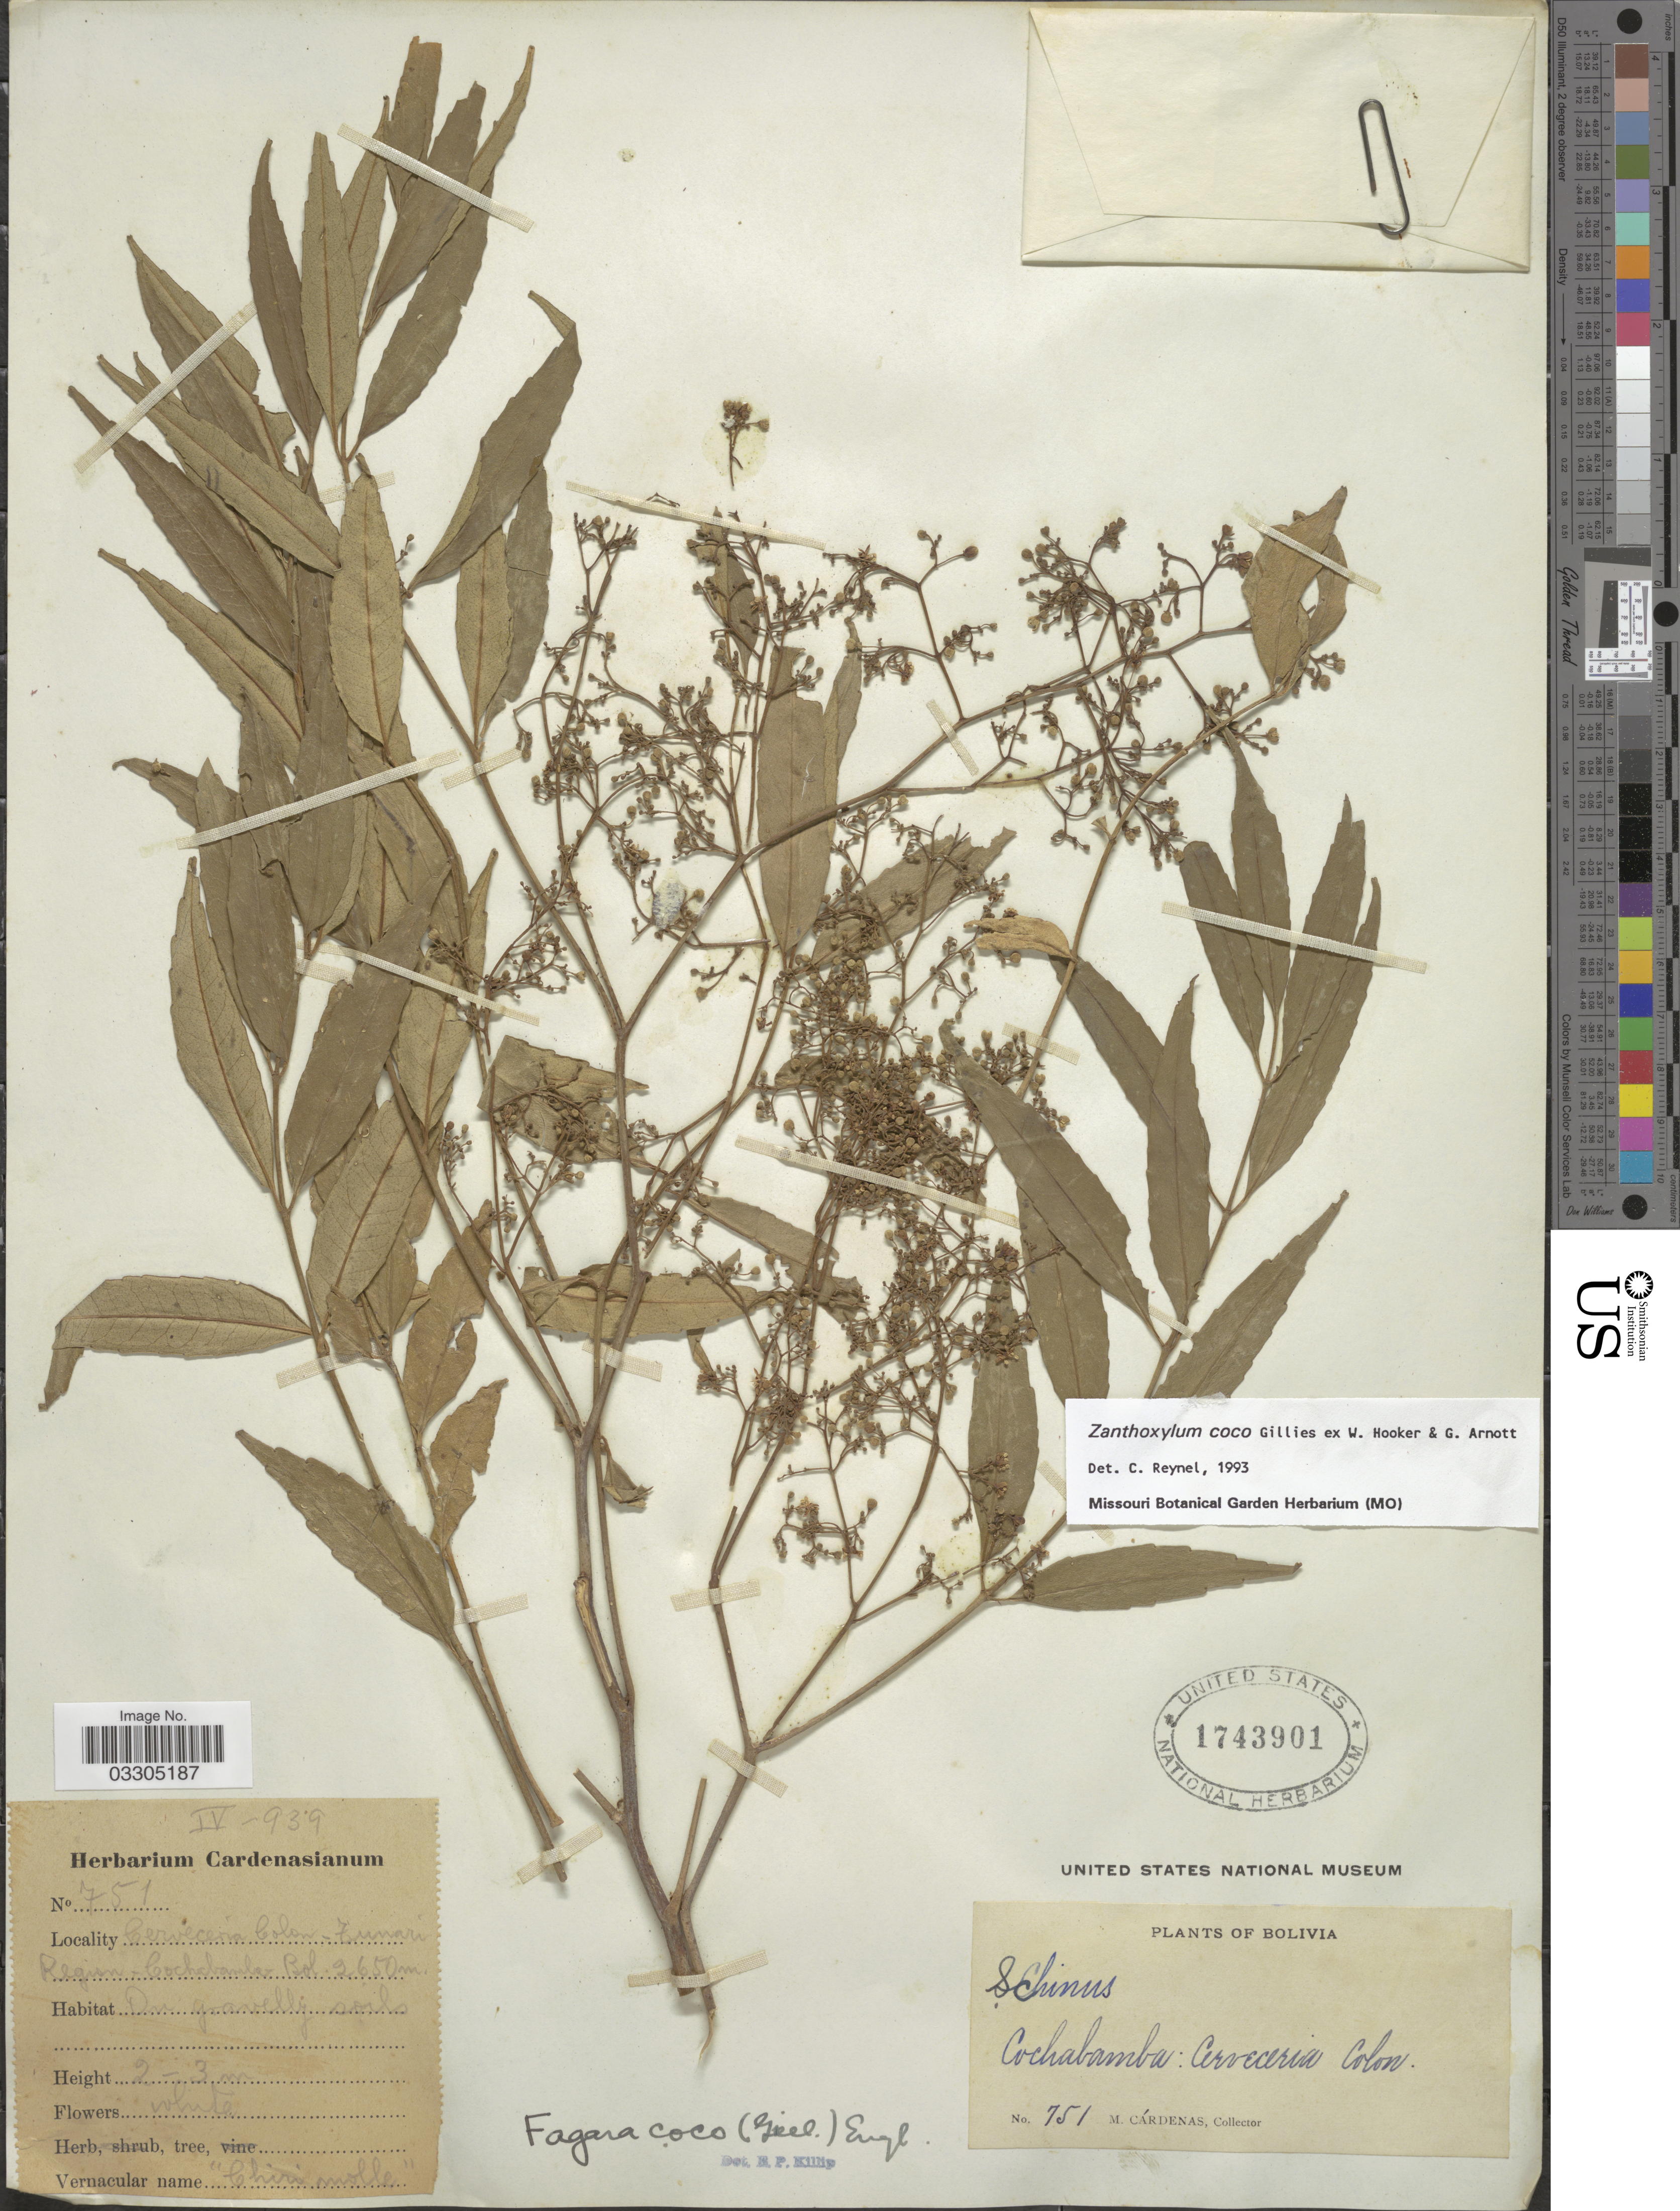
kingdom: Plantae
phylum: Tracheophyta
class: Magnoliopsida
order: Sapindales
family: Rutaceae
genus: Zanthoxylum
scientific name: Zanthoxylum coco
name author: Hook. & Arn.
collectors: M. Cárdenas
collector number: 751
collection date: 1939-04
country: Bolivia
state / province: Cochabamba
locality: Cerveceria Colon-Tunari Region - Cochabamba. Cerveceria Colon.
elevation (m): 2650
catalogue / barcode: US 1743901